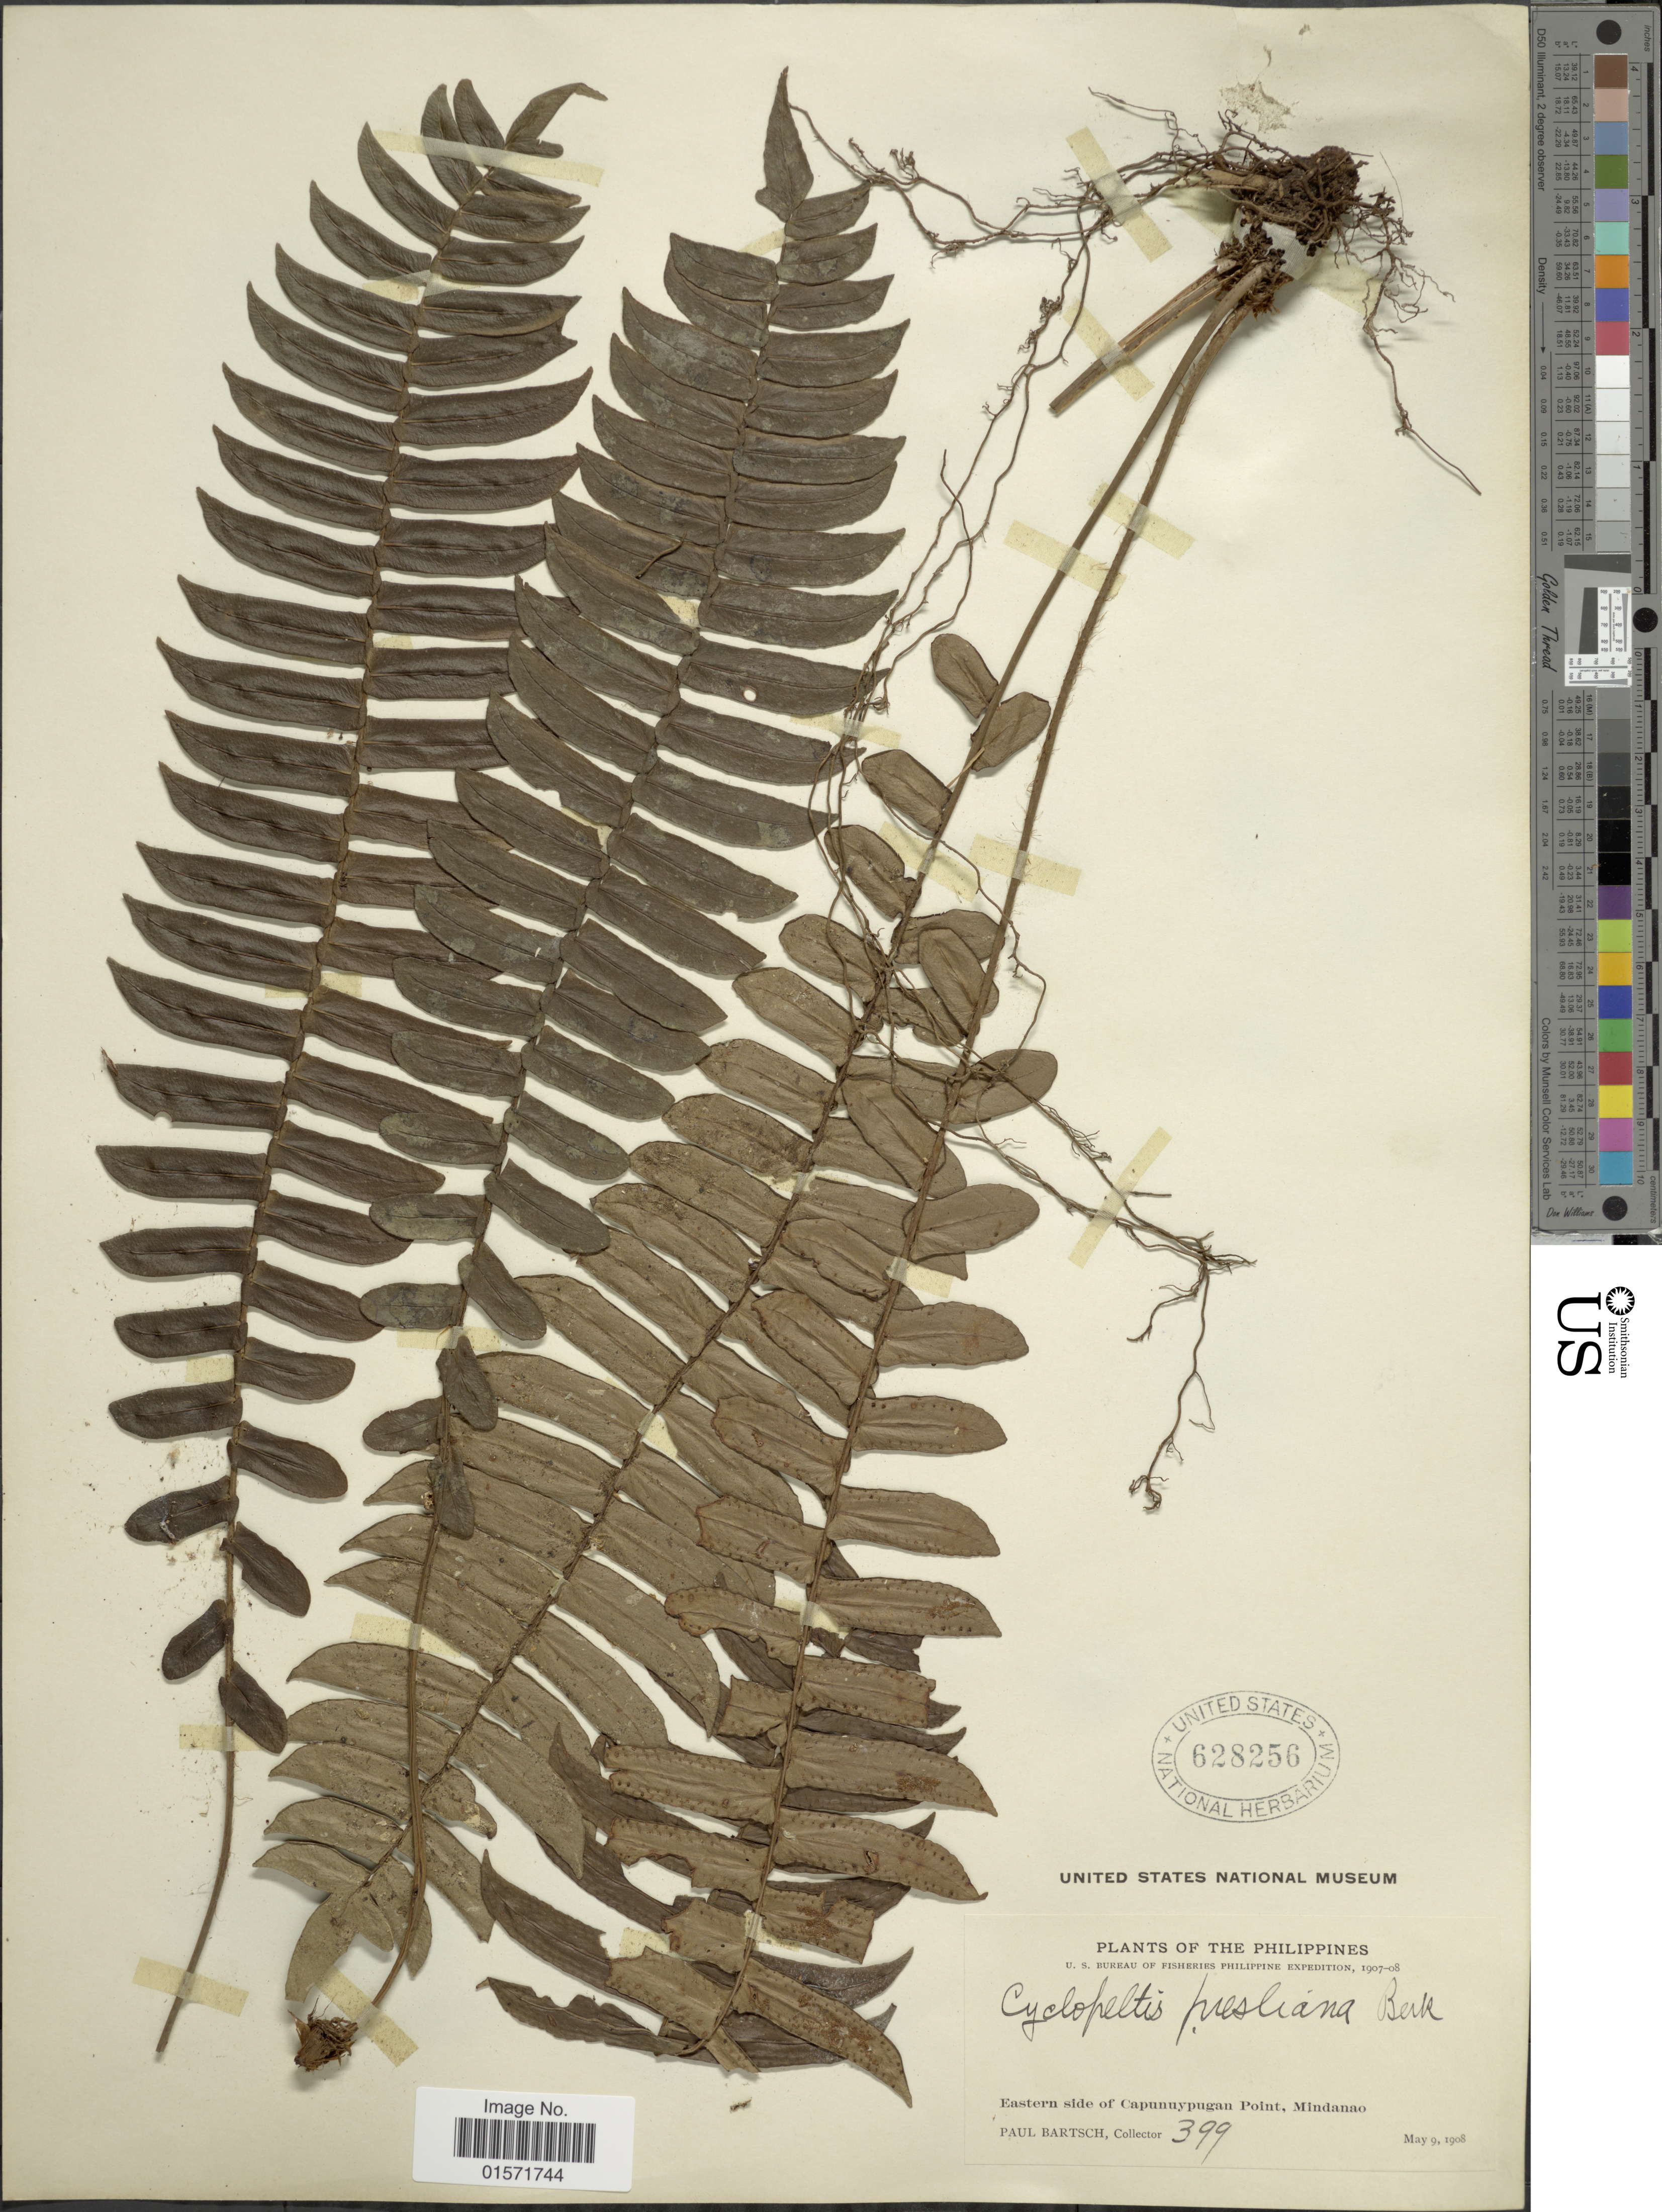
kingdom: Plantae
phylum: Tracheophyta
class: Polypodiopsida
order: Polypodiales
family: Lomariopsidaceae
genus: Cyclopeltis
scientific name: Cyclopeltis presliana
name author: (Mett.) Berkeley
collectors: P. Bartsch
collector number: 399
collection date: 1908-05-09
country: Philippines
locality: Eastern side of Capunuypugan Point, Mindanao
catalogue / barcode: US 628256